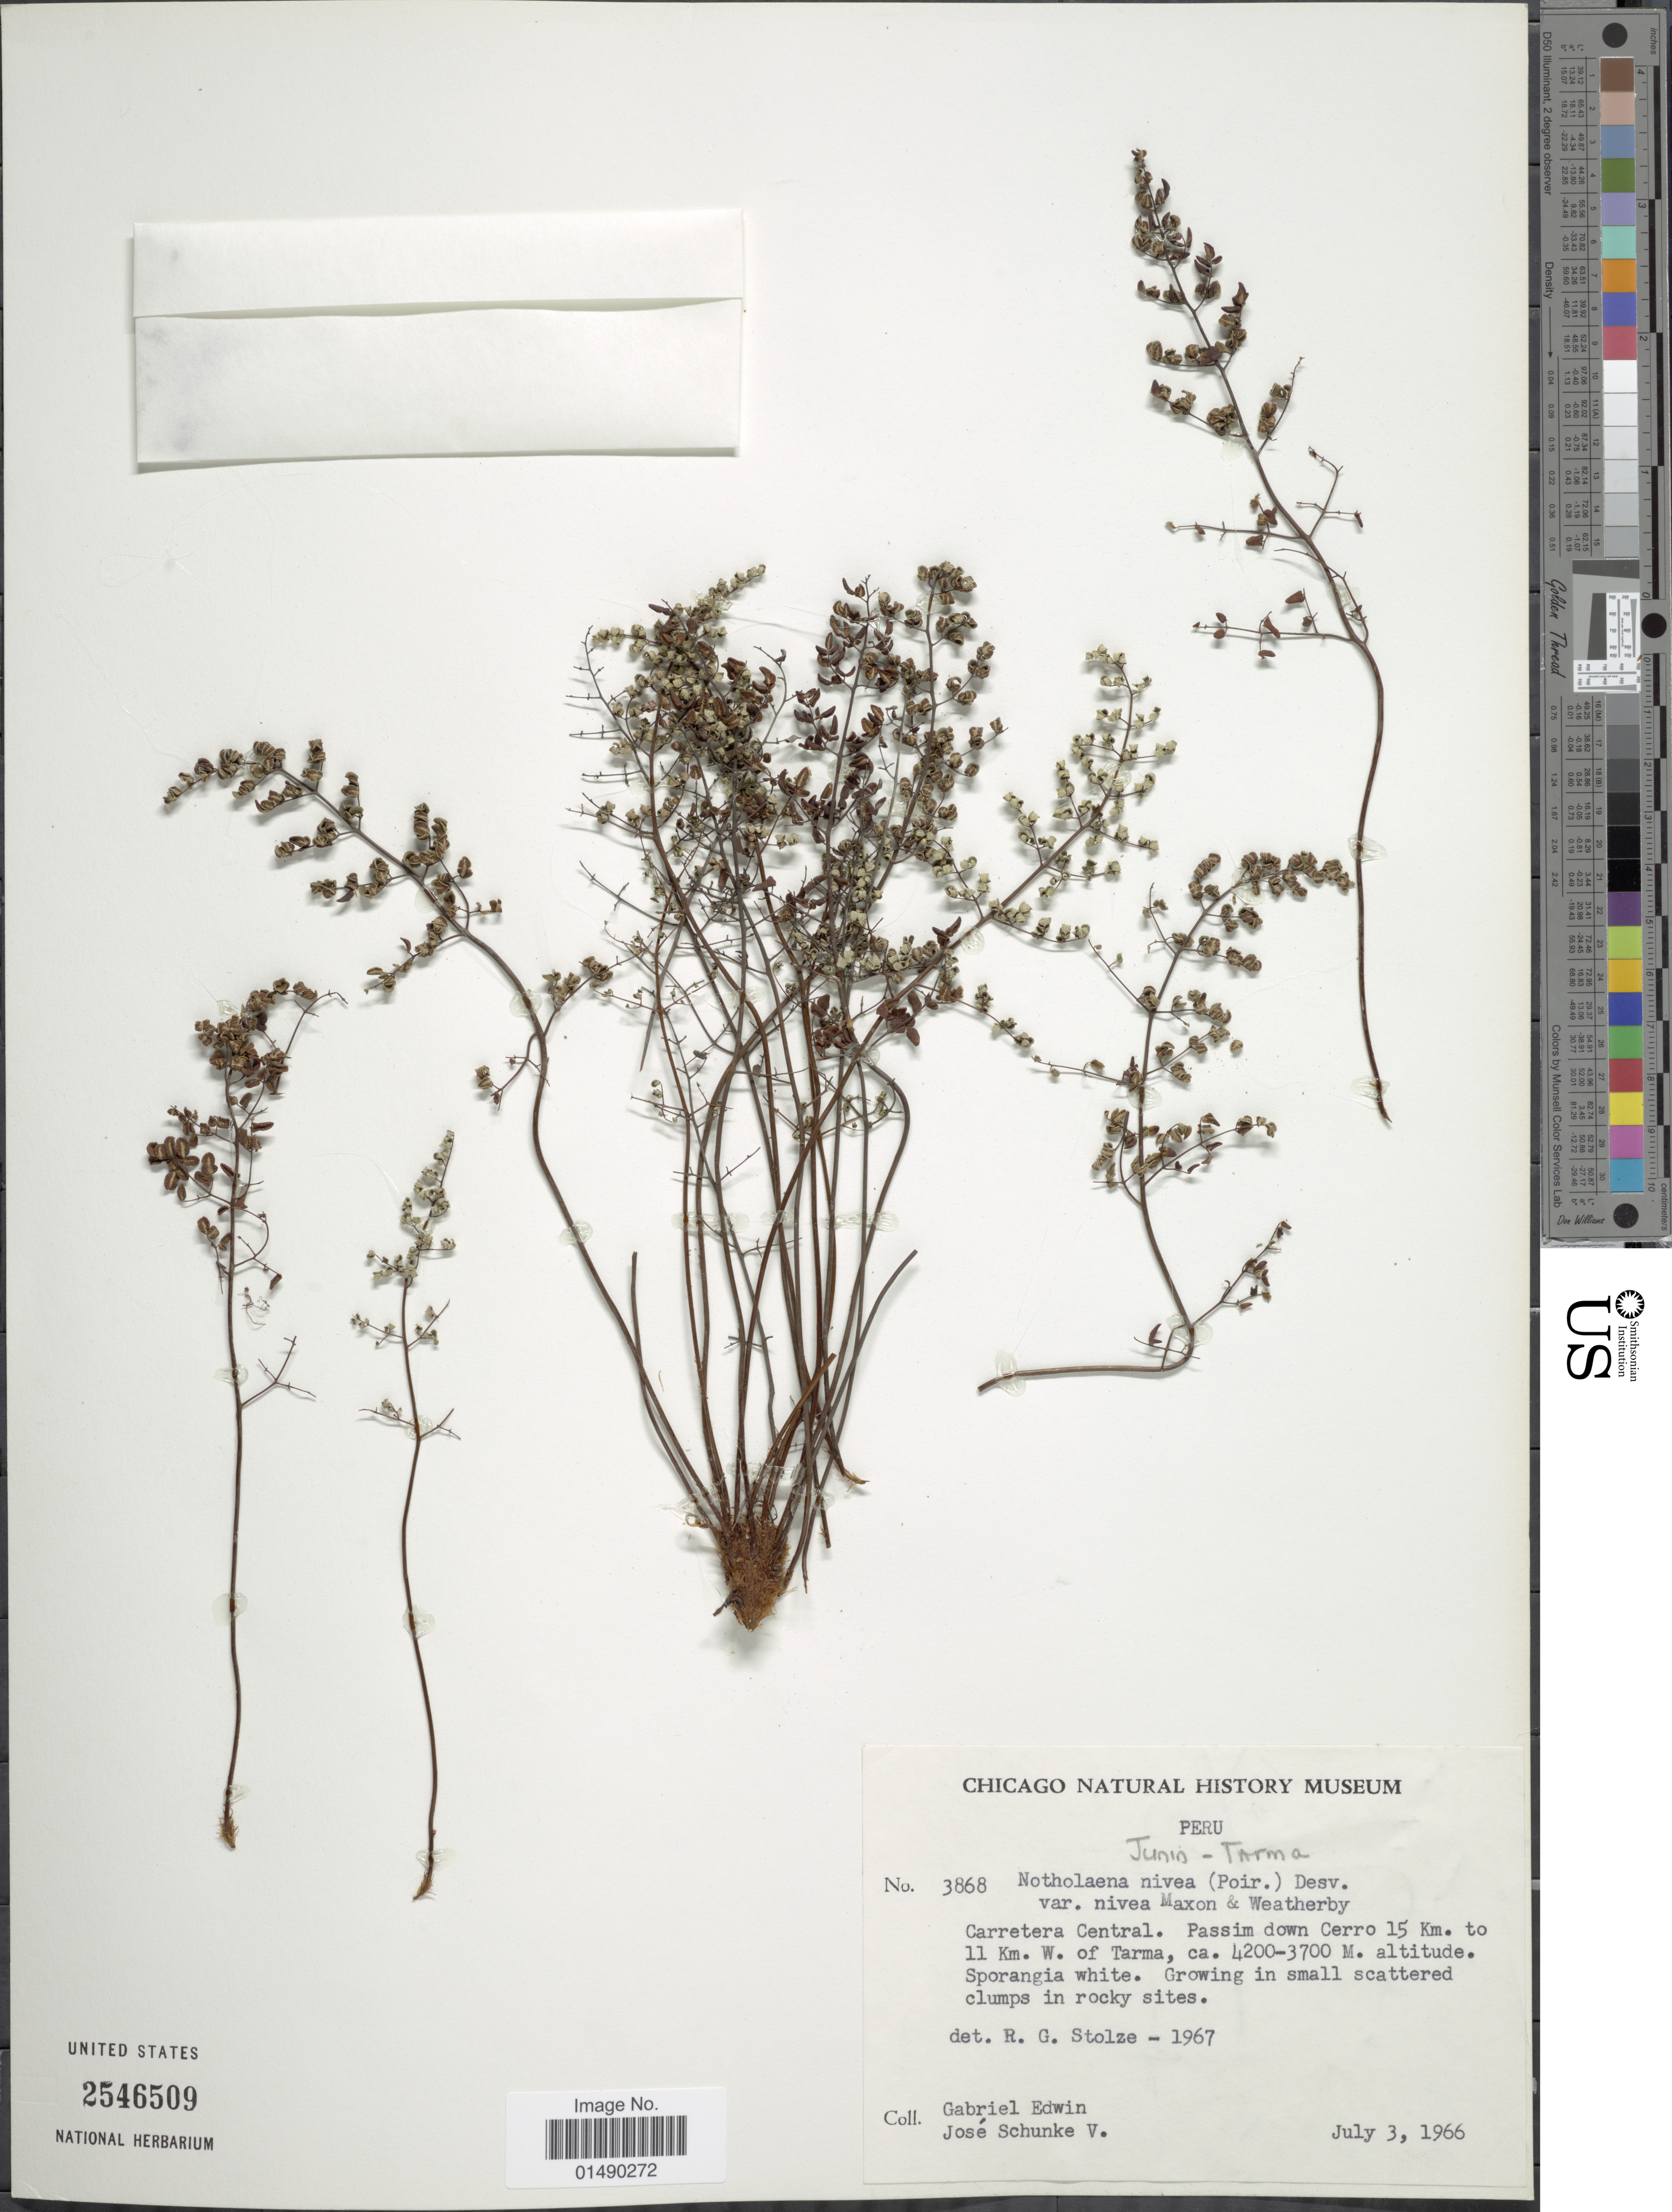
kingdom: Plantae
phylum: Tracheophyta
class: Polypodiopsida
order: Polypodiales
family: Pteridaceae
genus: Argyrochosma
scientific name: Argyrochosma nivea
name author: (Poir.) Windham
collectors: G. Edwin & J. Schunke Vigo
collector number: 3868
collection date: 1966-07-03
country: Peru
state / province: Junín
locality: Peru, Junin - Tarma, Carretera Central, Passim down Cerro 15Km. to 11Km. W. of Tarma.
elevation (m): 3700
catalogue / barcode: US 2546509